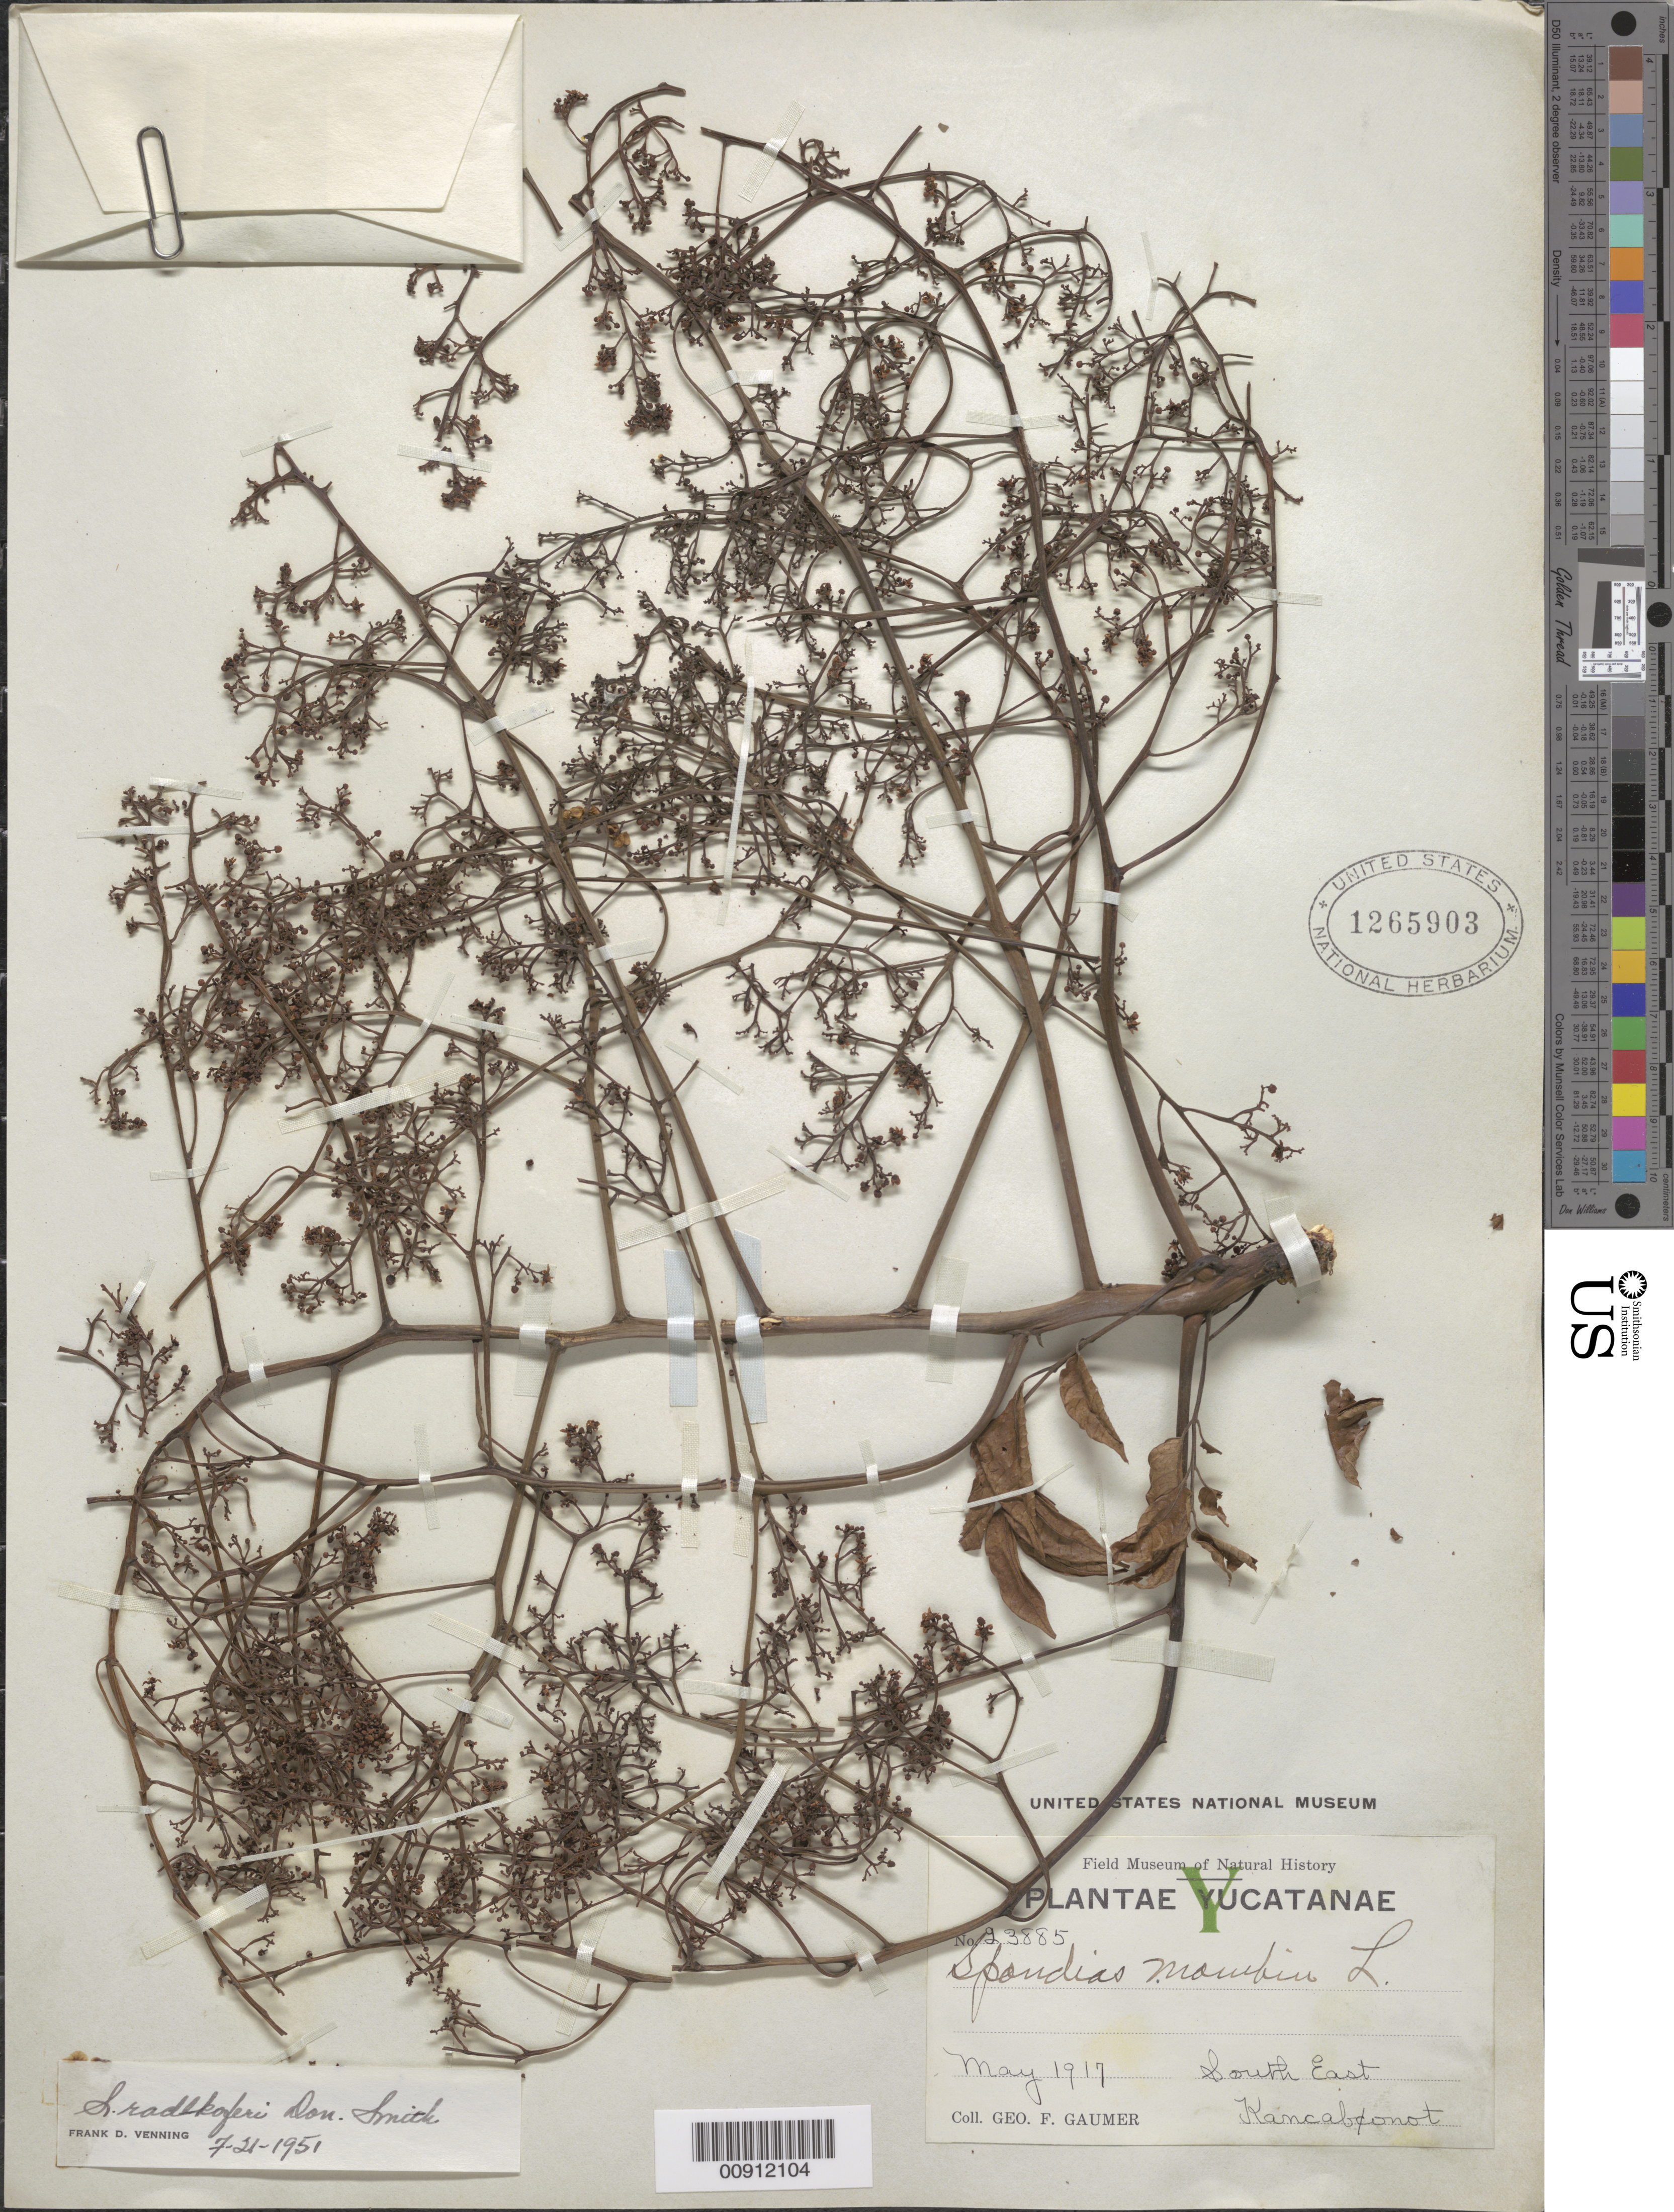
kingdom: Plantae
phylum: Tracheophyta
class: Magnoliopsida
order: Sapindales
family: Anacardiaceae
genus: Spondias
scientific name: Spondias radlkoferi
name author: Donn. Sm.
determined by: Mitchell, John D.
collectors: G. F. Gaumer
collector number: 23885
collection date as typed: May 1917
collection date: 1917-05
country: Mexico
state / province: Yucatán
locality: South East Kancabonot.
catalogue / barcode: US 1265903